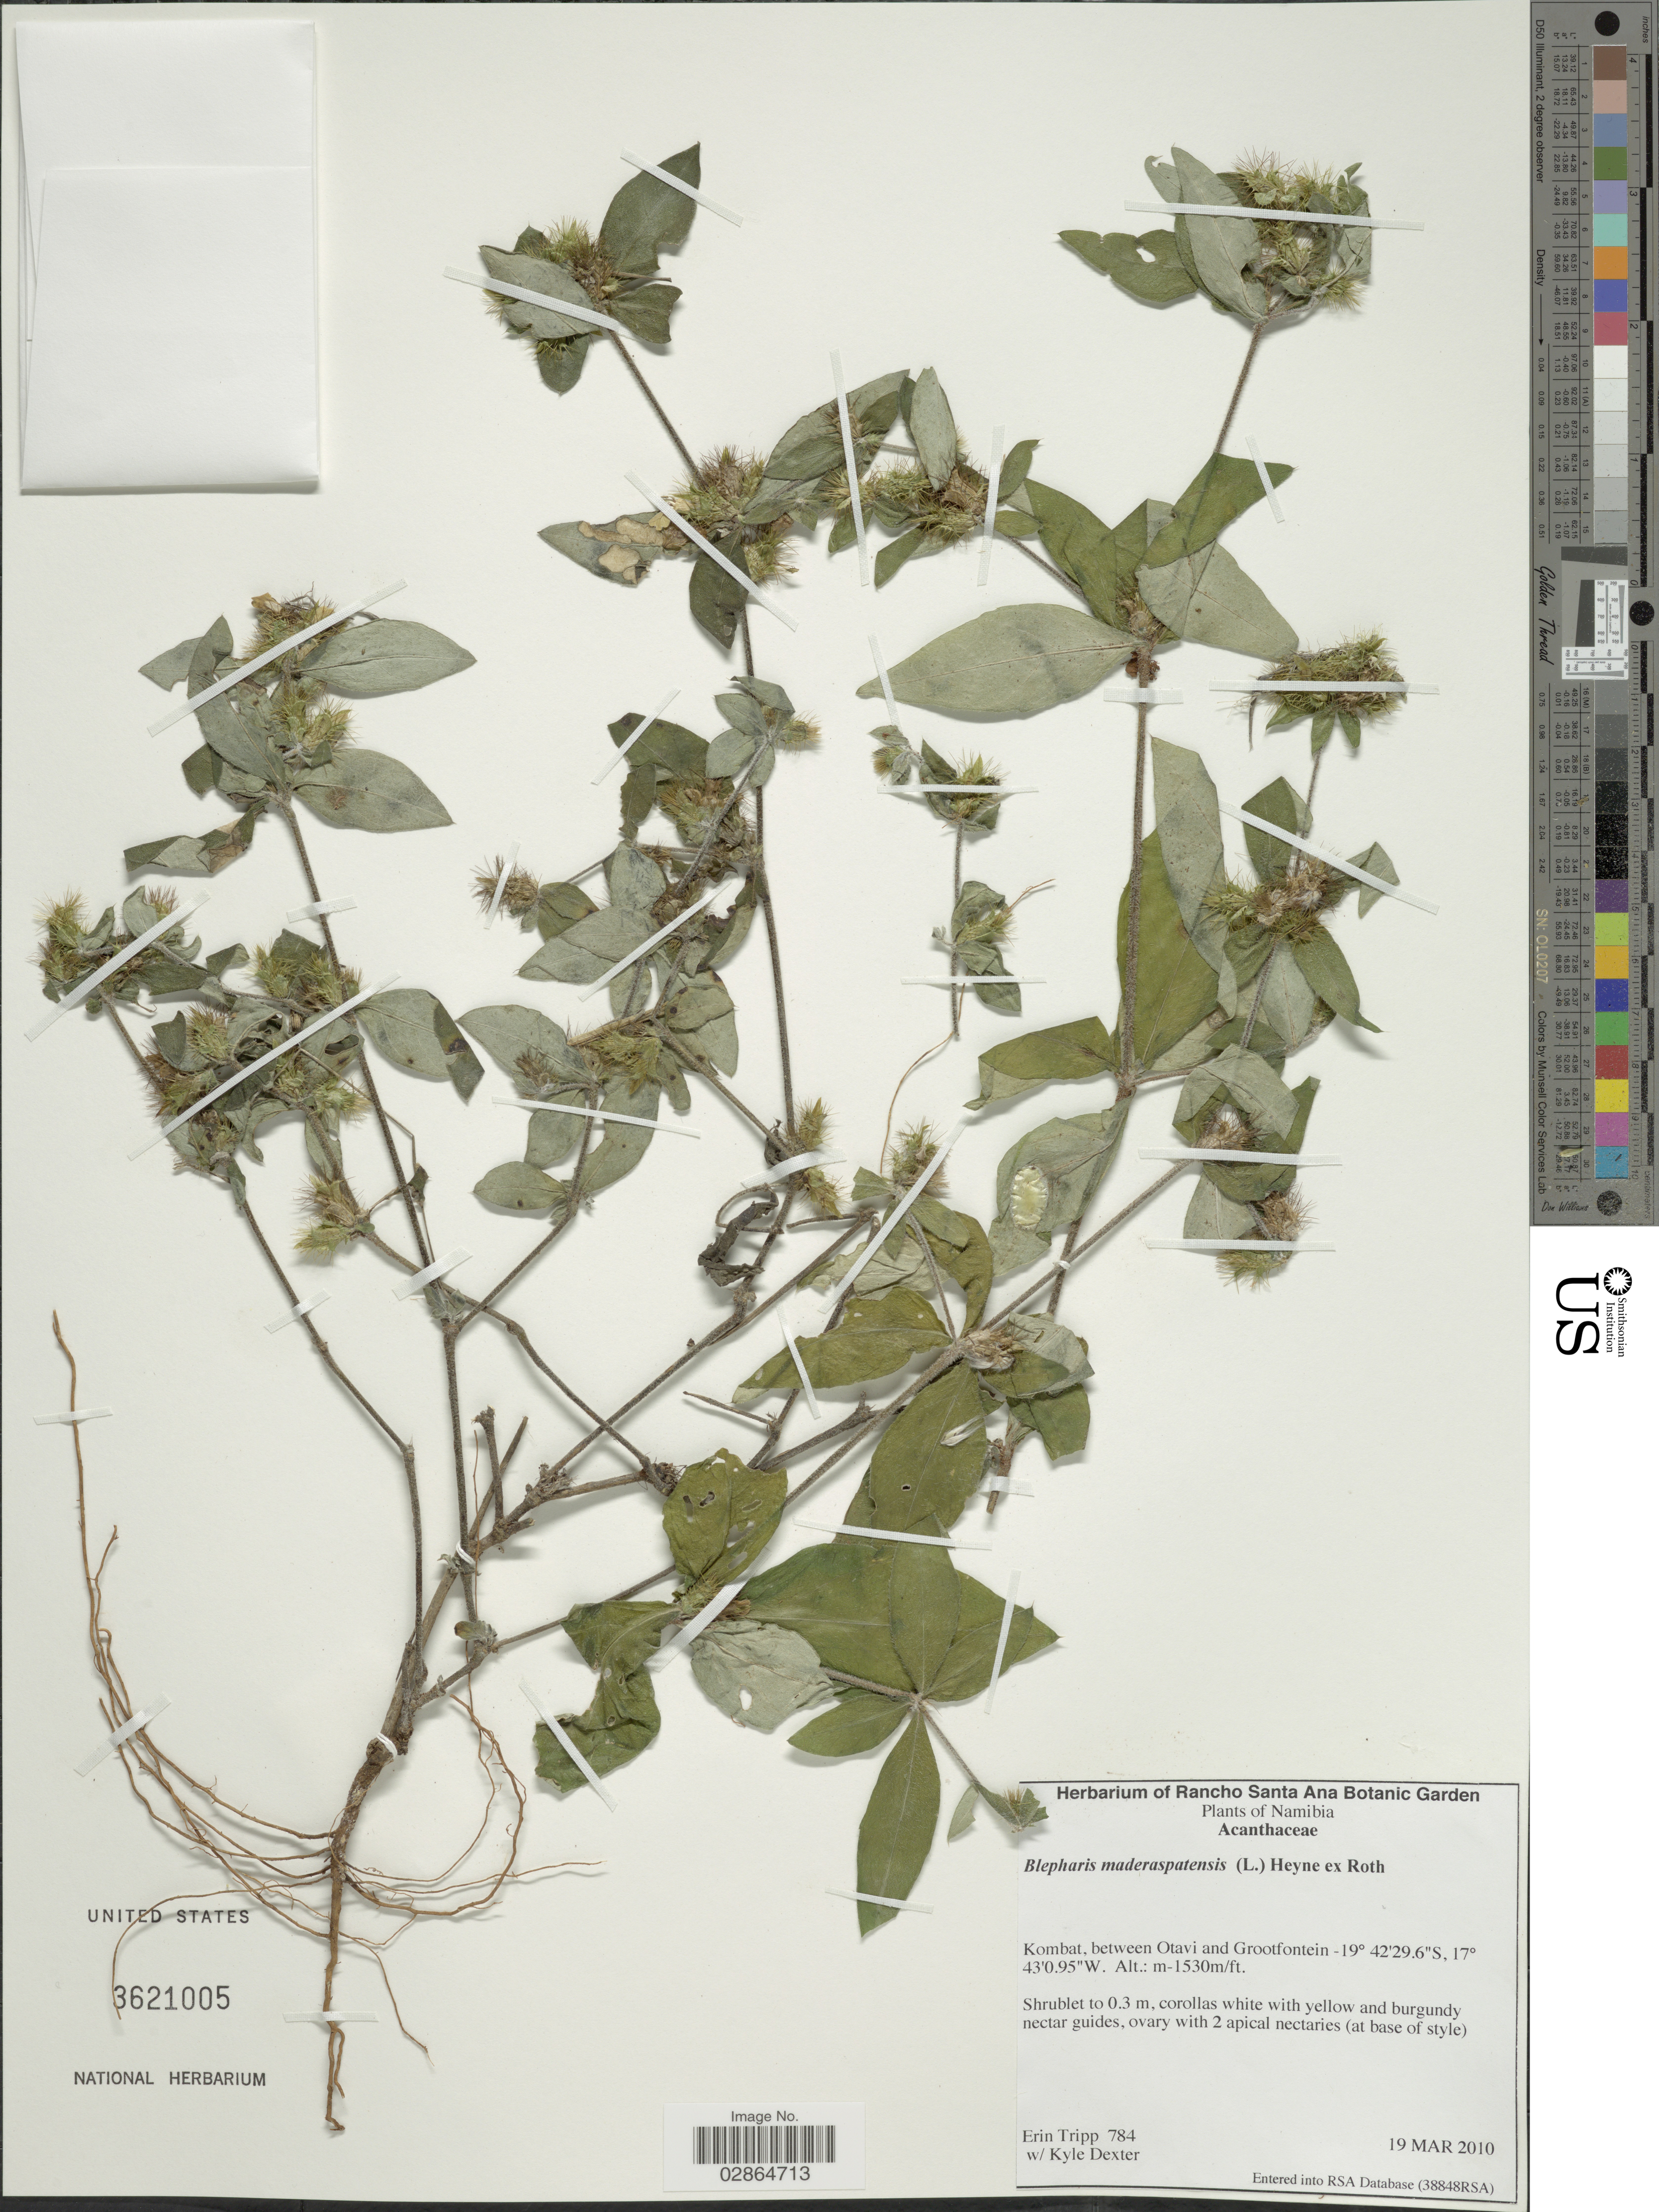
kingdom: Plantae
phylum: Tracheophyta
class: Magnoliopsida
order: Lamiales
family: Acanthaceae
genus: Blepharis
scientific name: Blepharis maderaspatensis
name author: (L.) B. Heyne ex Roth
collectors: E. Tripp & K. Dexter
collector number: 784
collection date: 2010-03-19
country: Namibia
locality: Kombat, between Otavi and Grootfontein.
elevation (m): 1530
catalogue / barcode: US 3621005